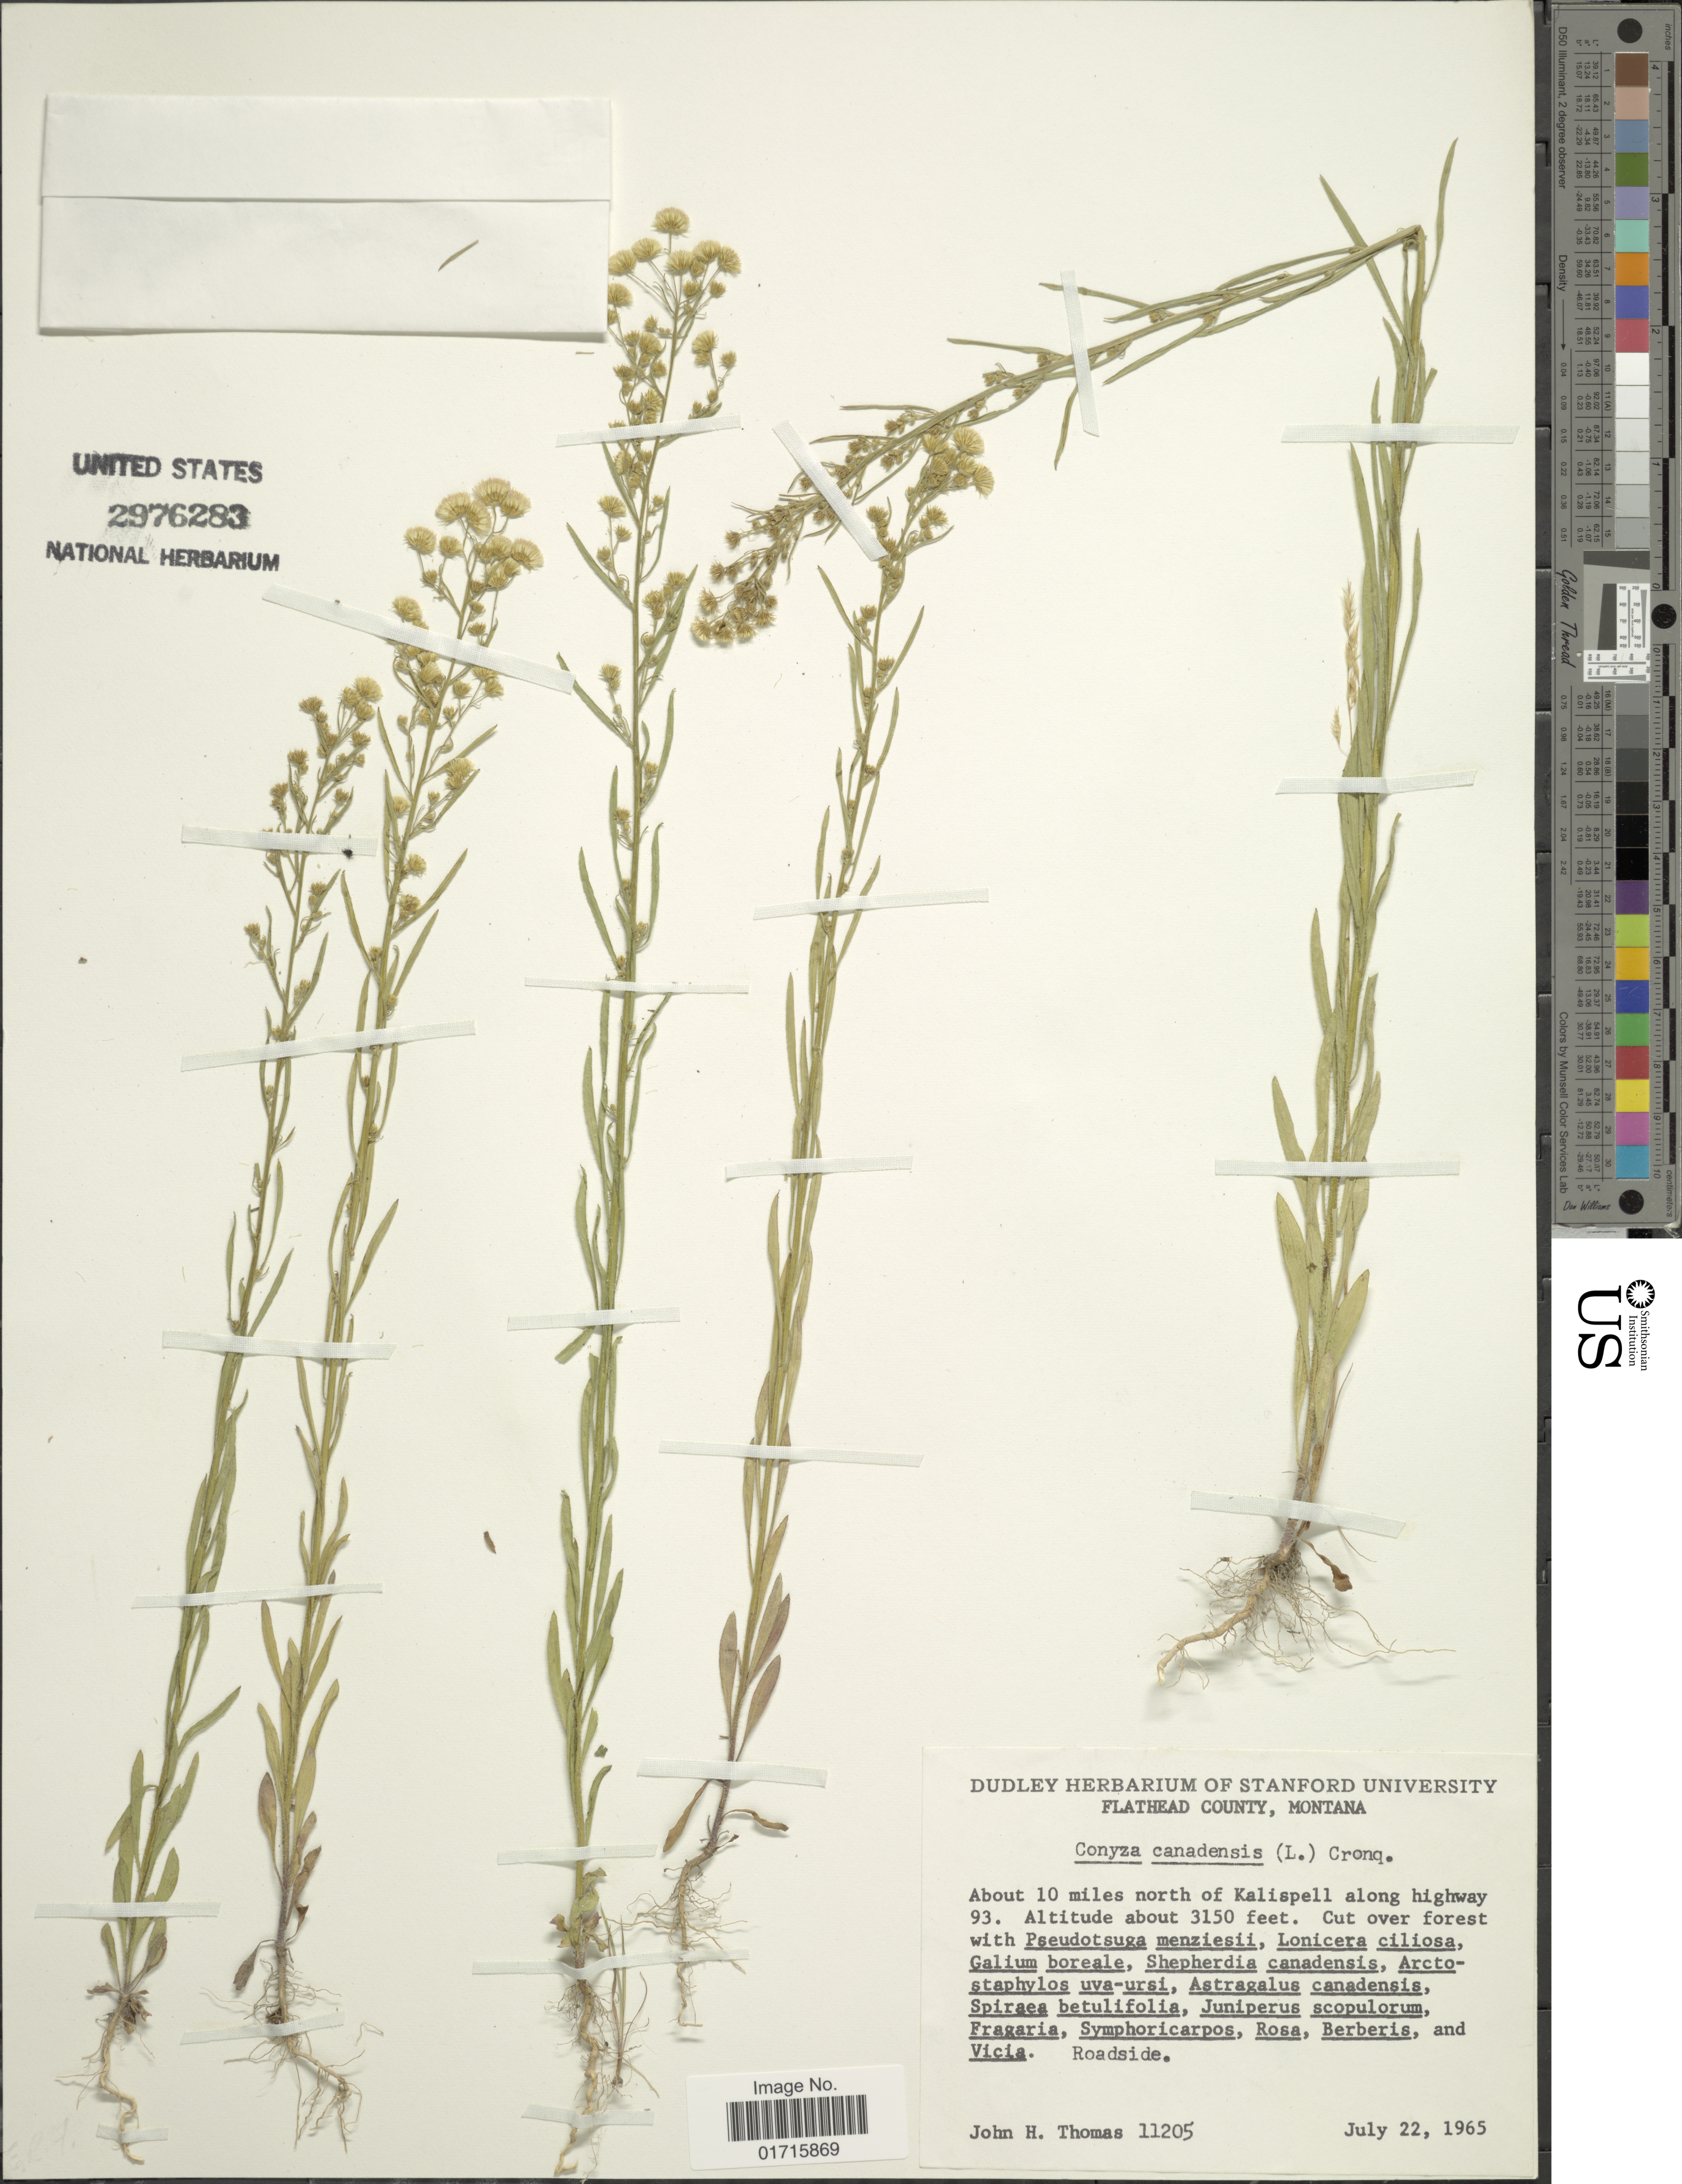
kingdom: Plantae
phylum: Tracheophyta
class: Magnoliopsida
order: Asterales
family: Asteraceae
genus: Conyza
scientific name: Conyza canadensis var. glabrata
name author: (A. Gray) Cronq.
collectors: J. H. Thomas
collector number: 11205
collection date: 1965-07-22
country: United States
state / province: Montana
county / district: Flathead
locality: About 10 miles N of Kalispell along highway 93. Roadside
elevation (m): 960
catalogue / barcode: US 2976283